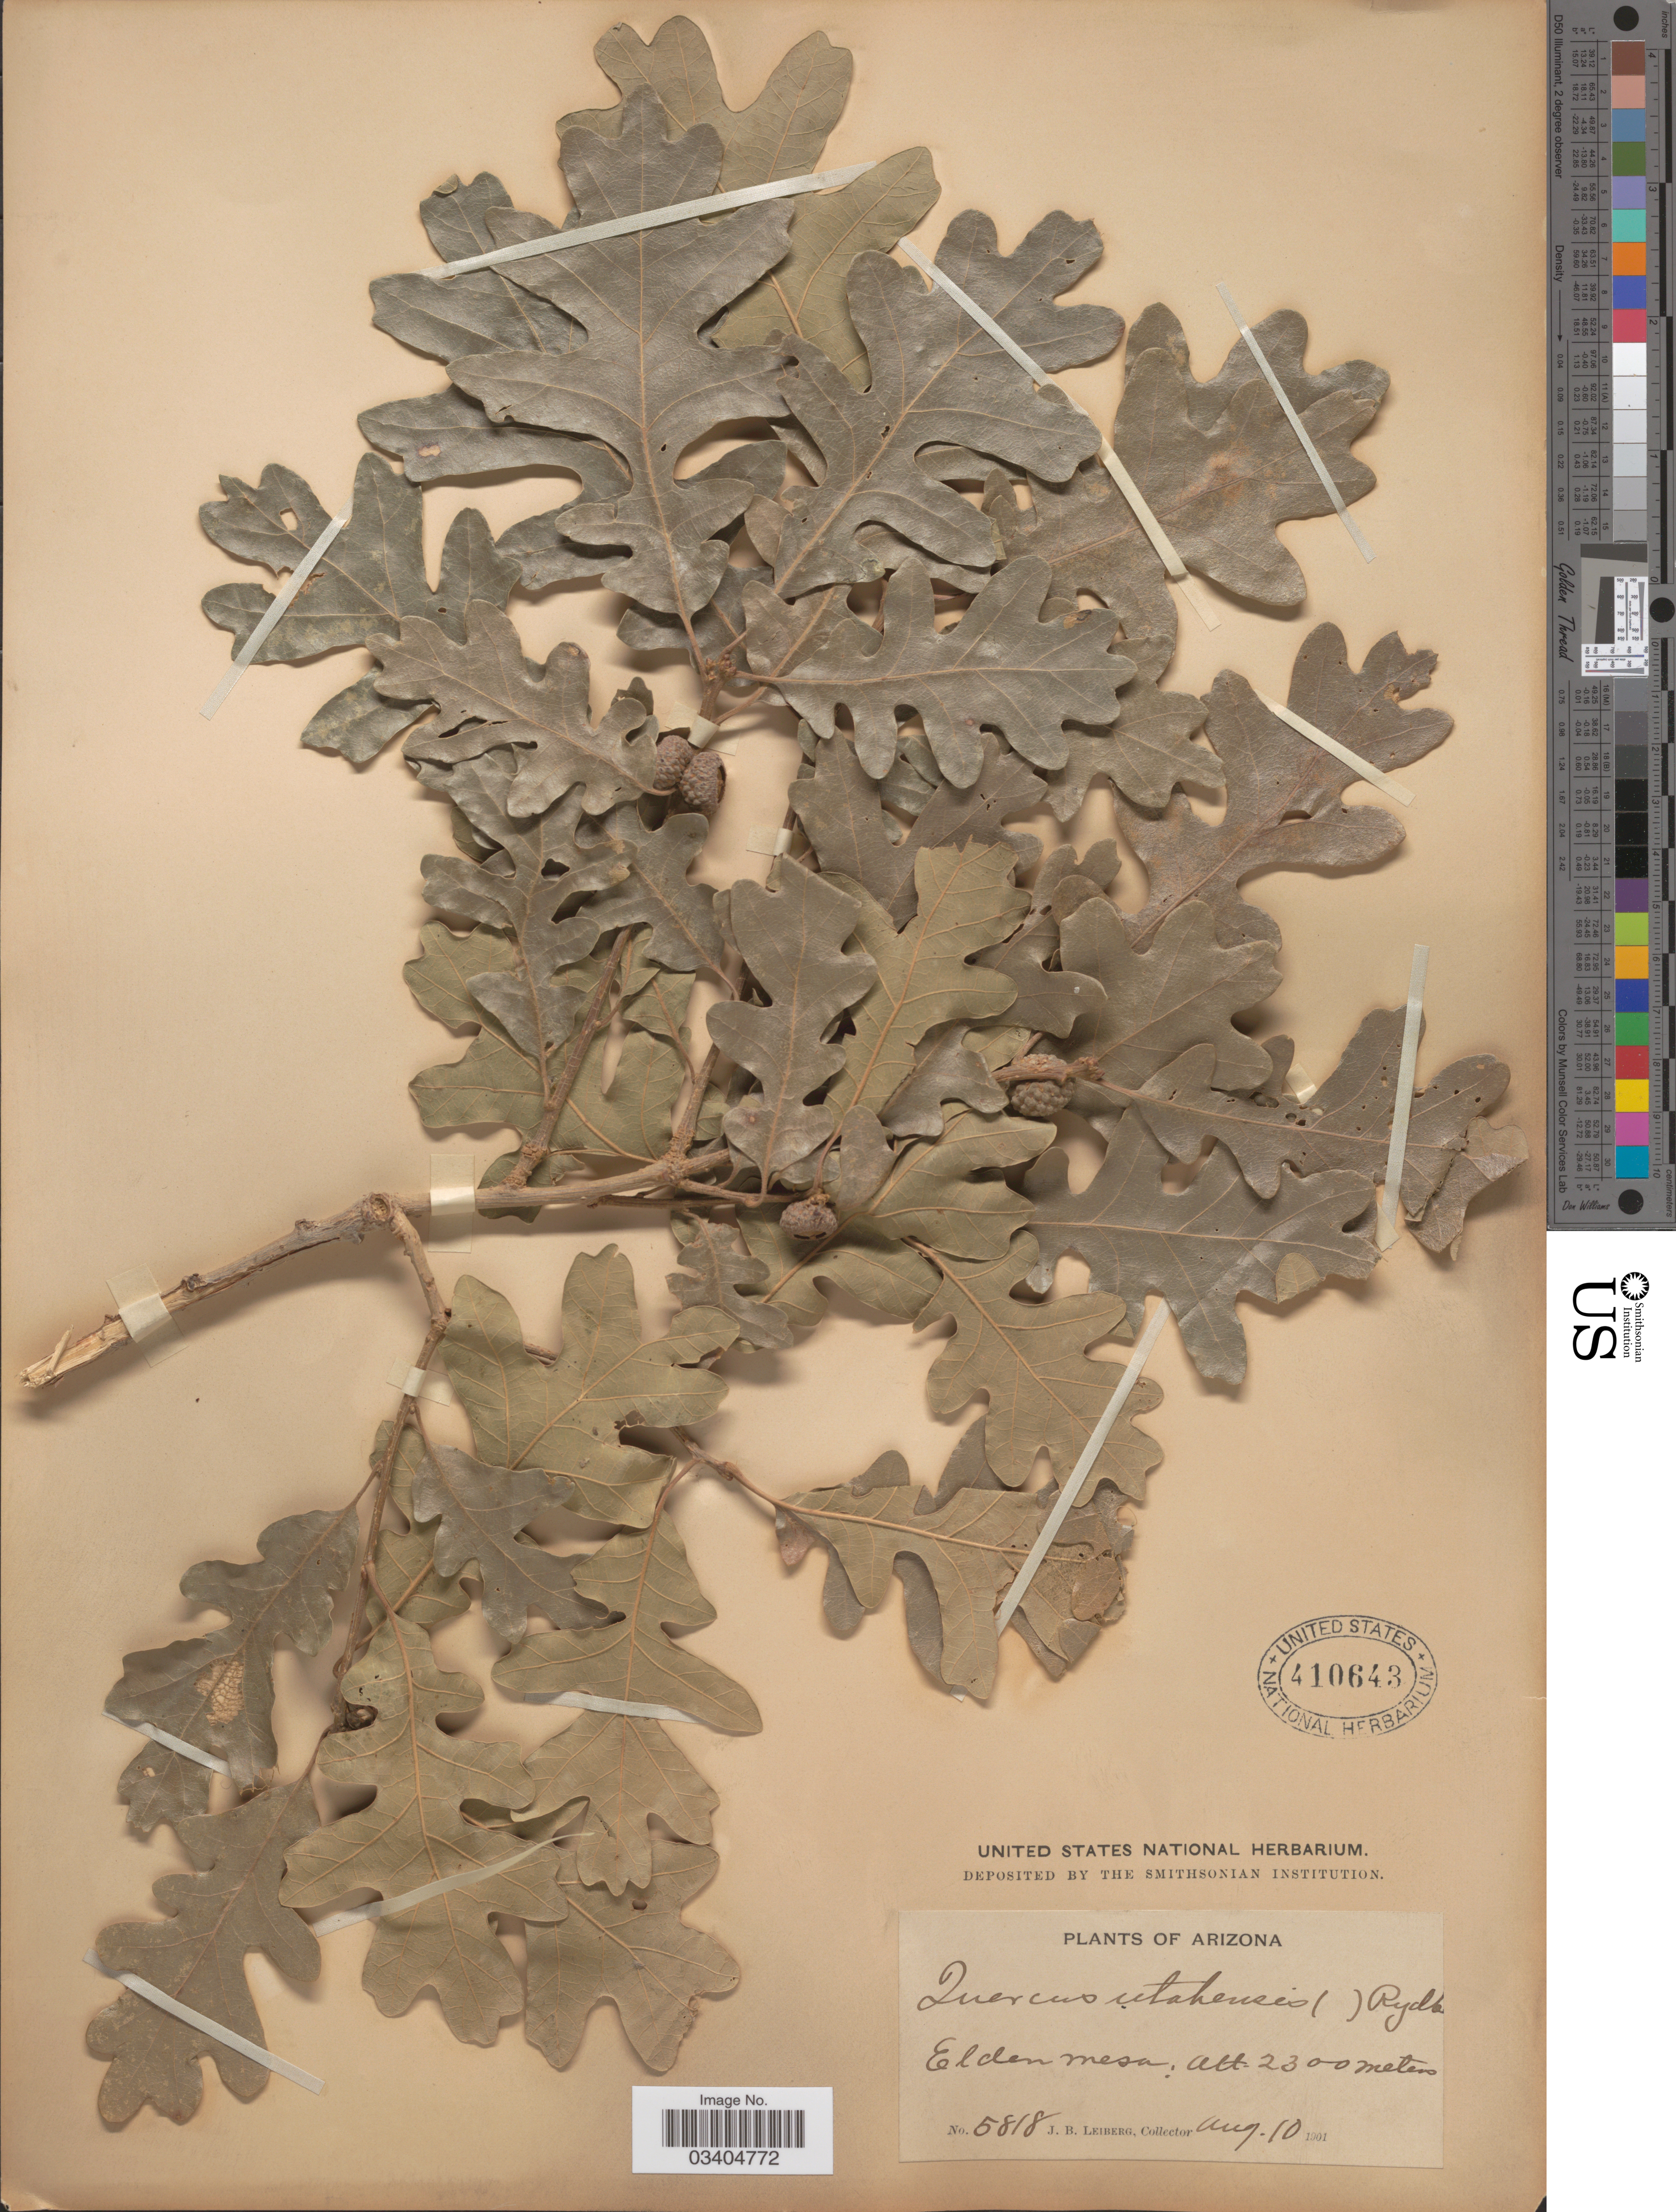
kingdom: Plantae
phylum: Tracheophyta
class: Magnoliopsida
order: Fagales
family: Fagaceae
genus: Quercus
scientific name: Quercus gambelii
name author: Nutt.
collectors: J. B. Leiberg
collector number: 5818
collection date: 1901-08-10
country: United States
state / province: Arizona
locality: Elden mesa.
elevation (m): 2300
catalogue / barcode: US 410643